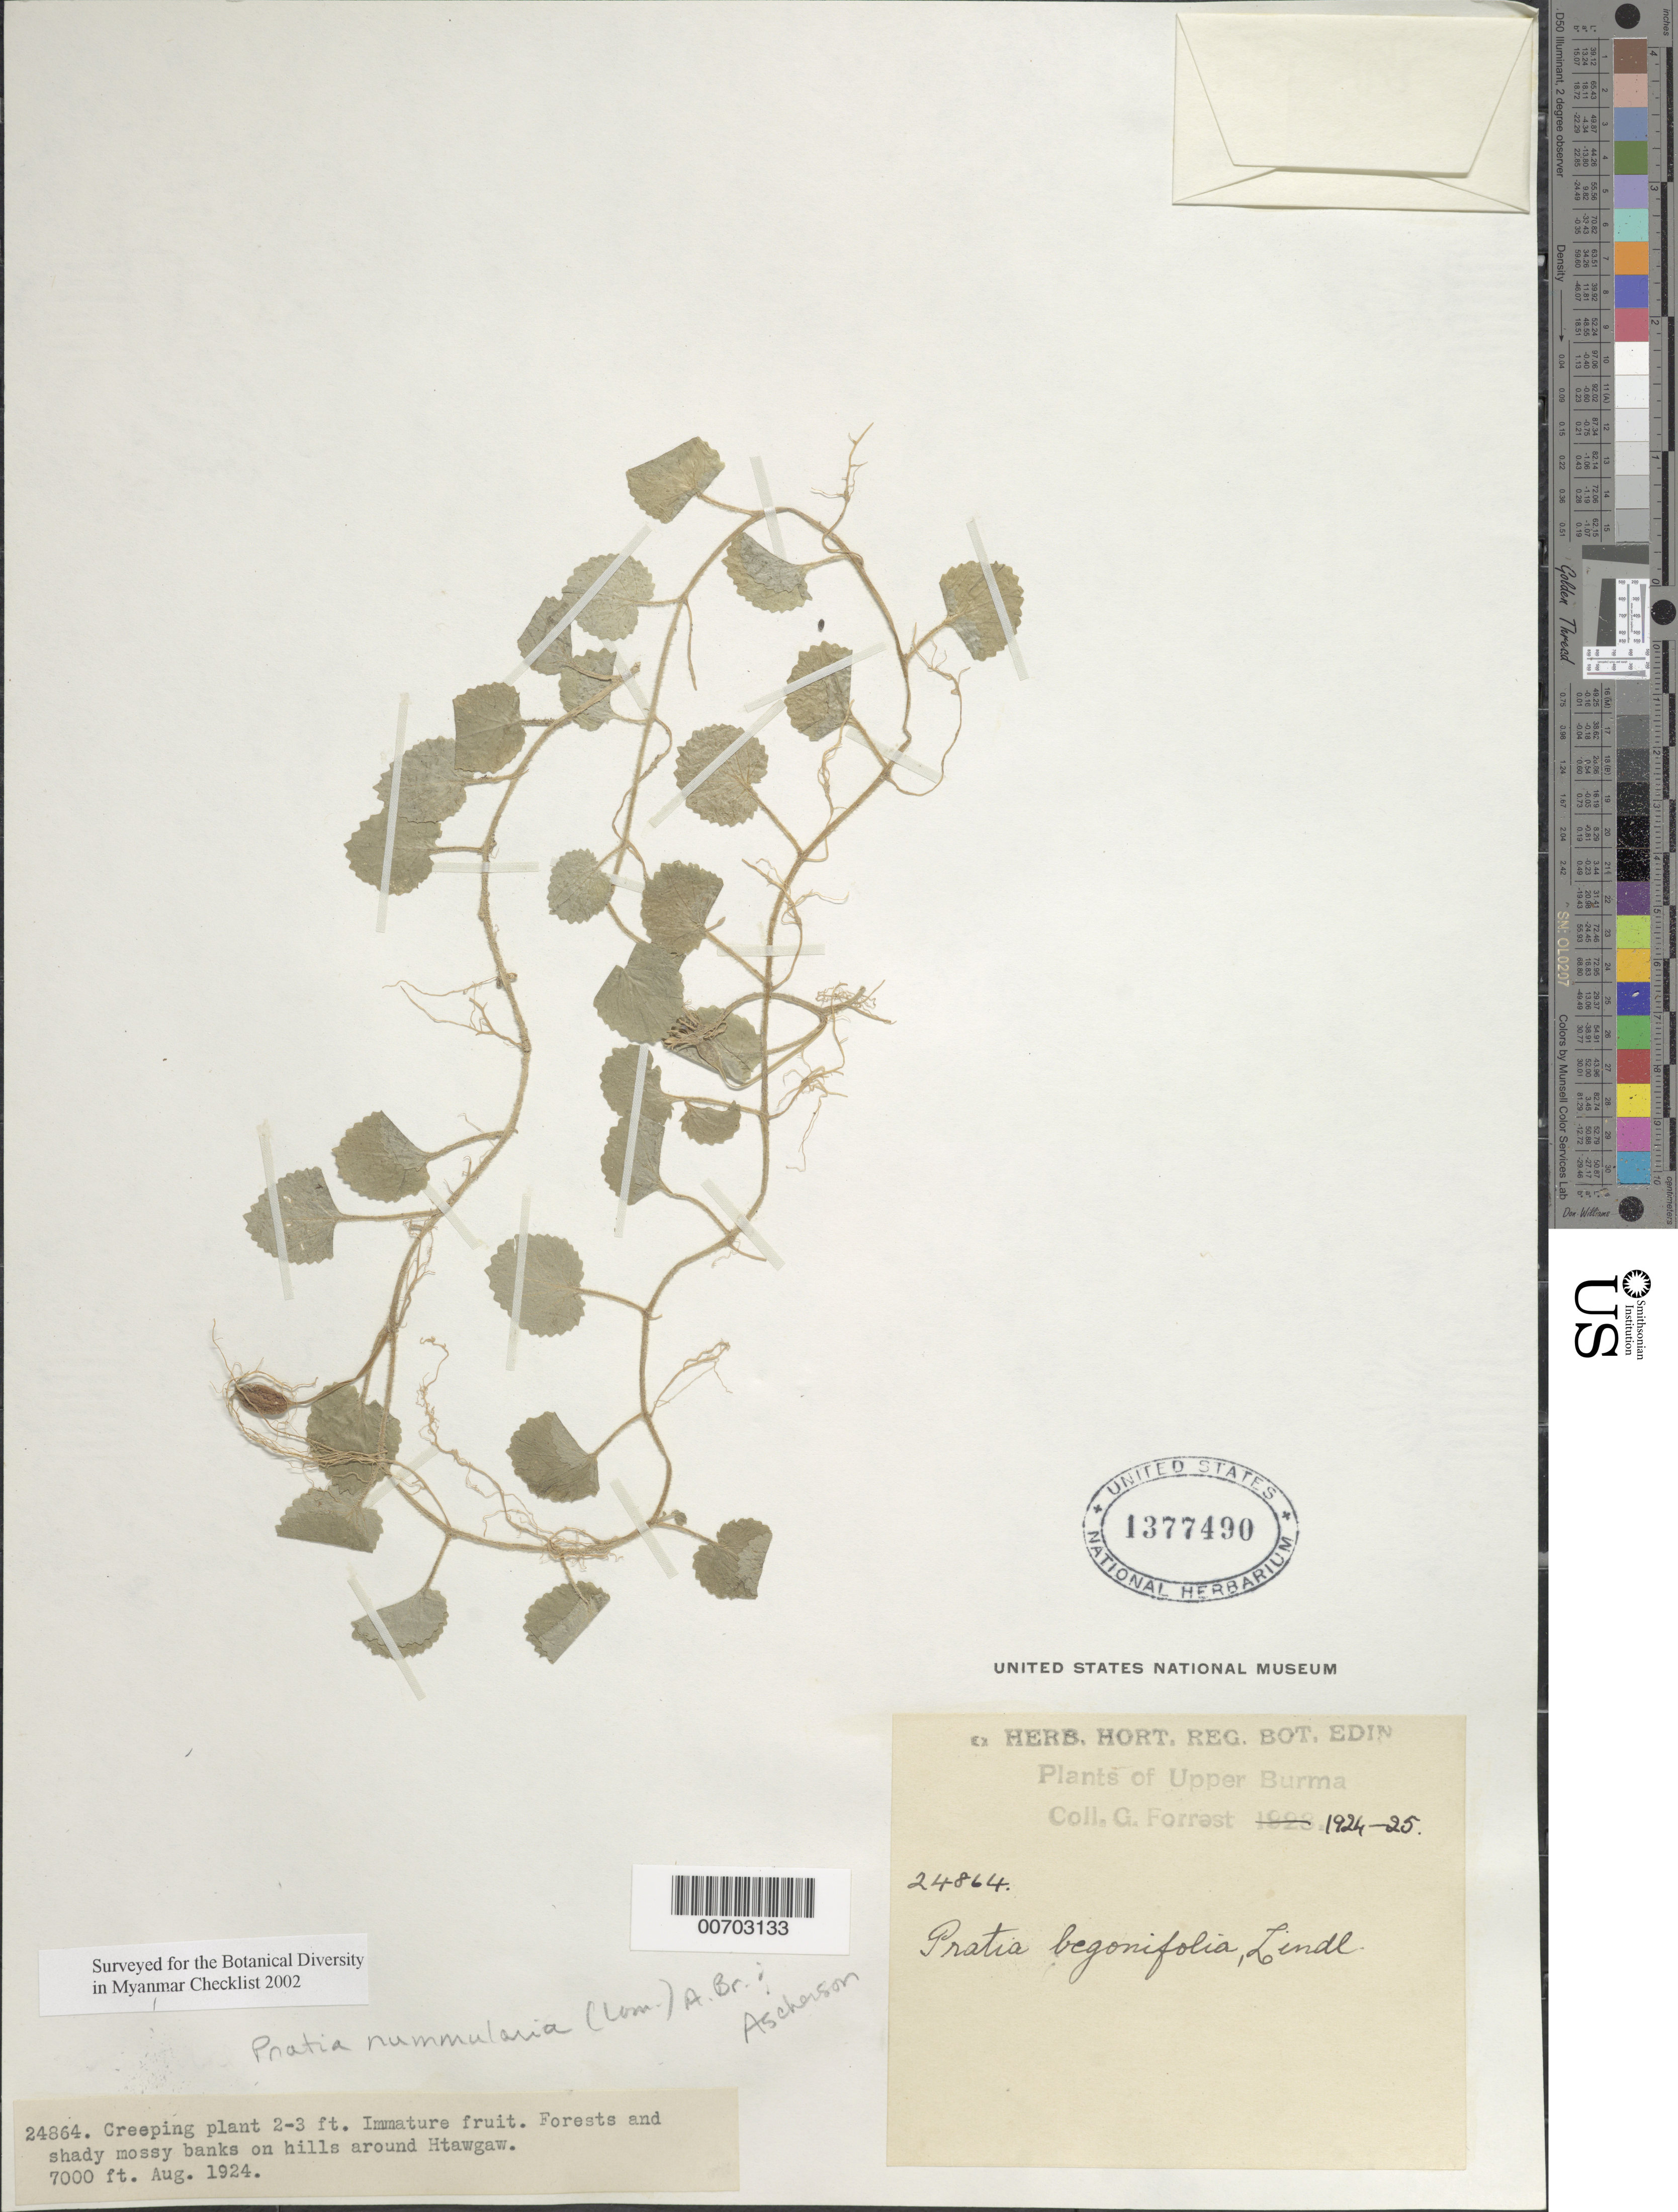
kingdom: Plantae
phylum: Tracheophyta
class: Magnoliopsida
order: Asterales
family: Campanulaceae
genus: Pratia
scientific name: Pratia nummularia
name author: (Lam.) A. Braun & Asch.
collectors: G. Forrest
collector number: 24864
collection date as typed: Aug 1924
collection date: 1924-08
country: Myanmar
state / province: Kachin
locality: Htawgaw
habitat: Forests and shady mossy banks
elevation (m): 2134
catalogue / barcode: US 1377490